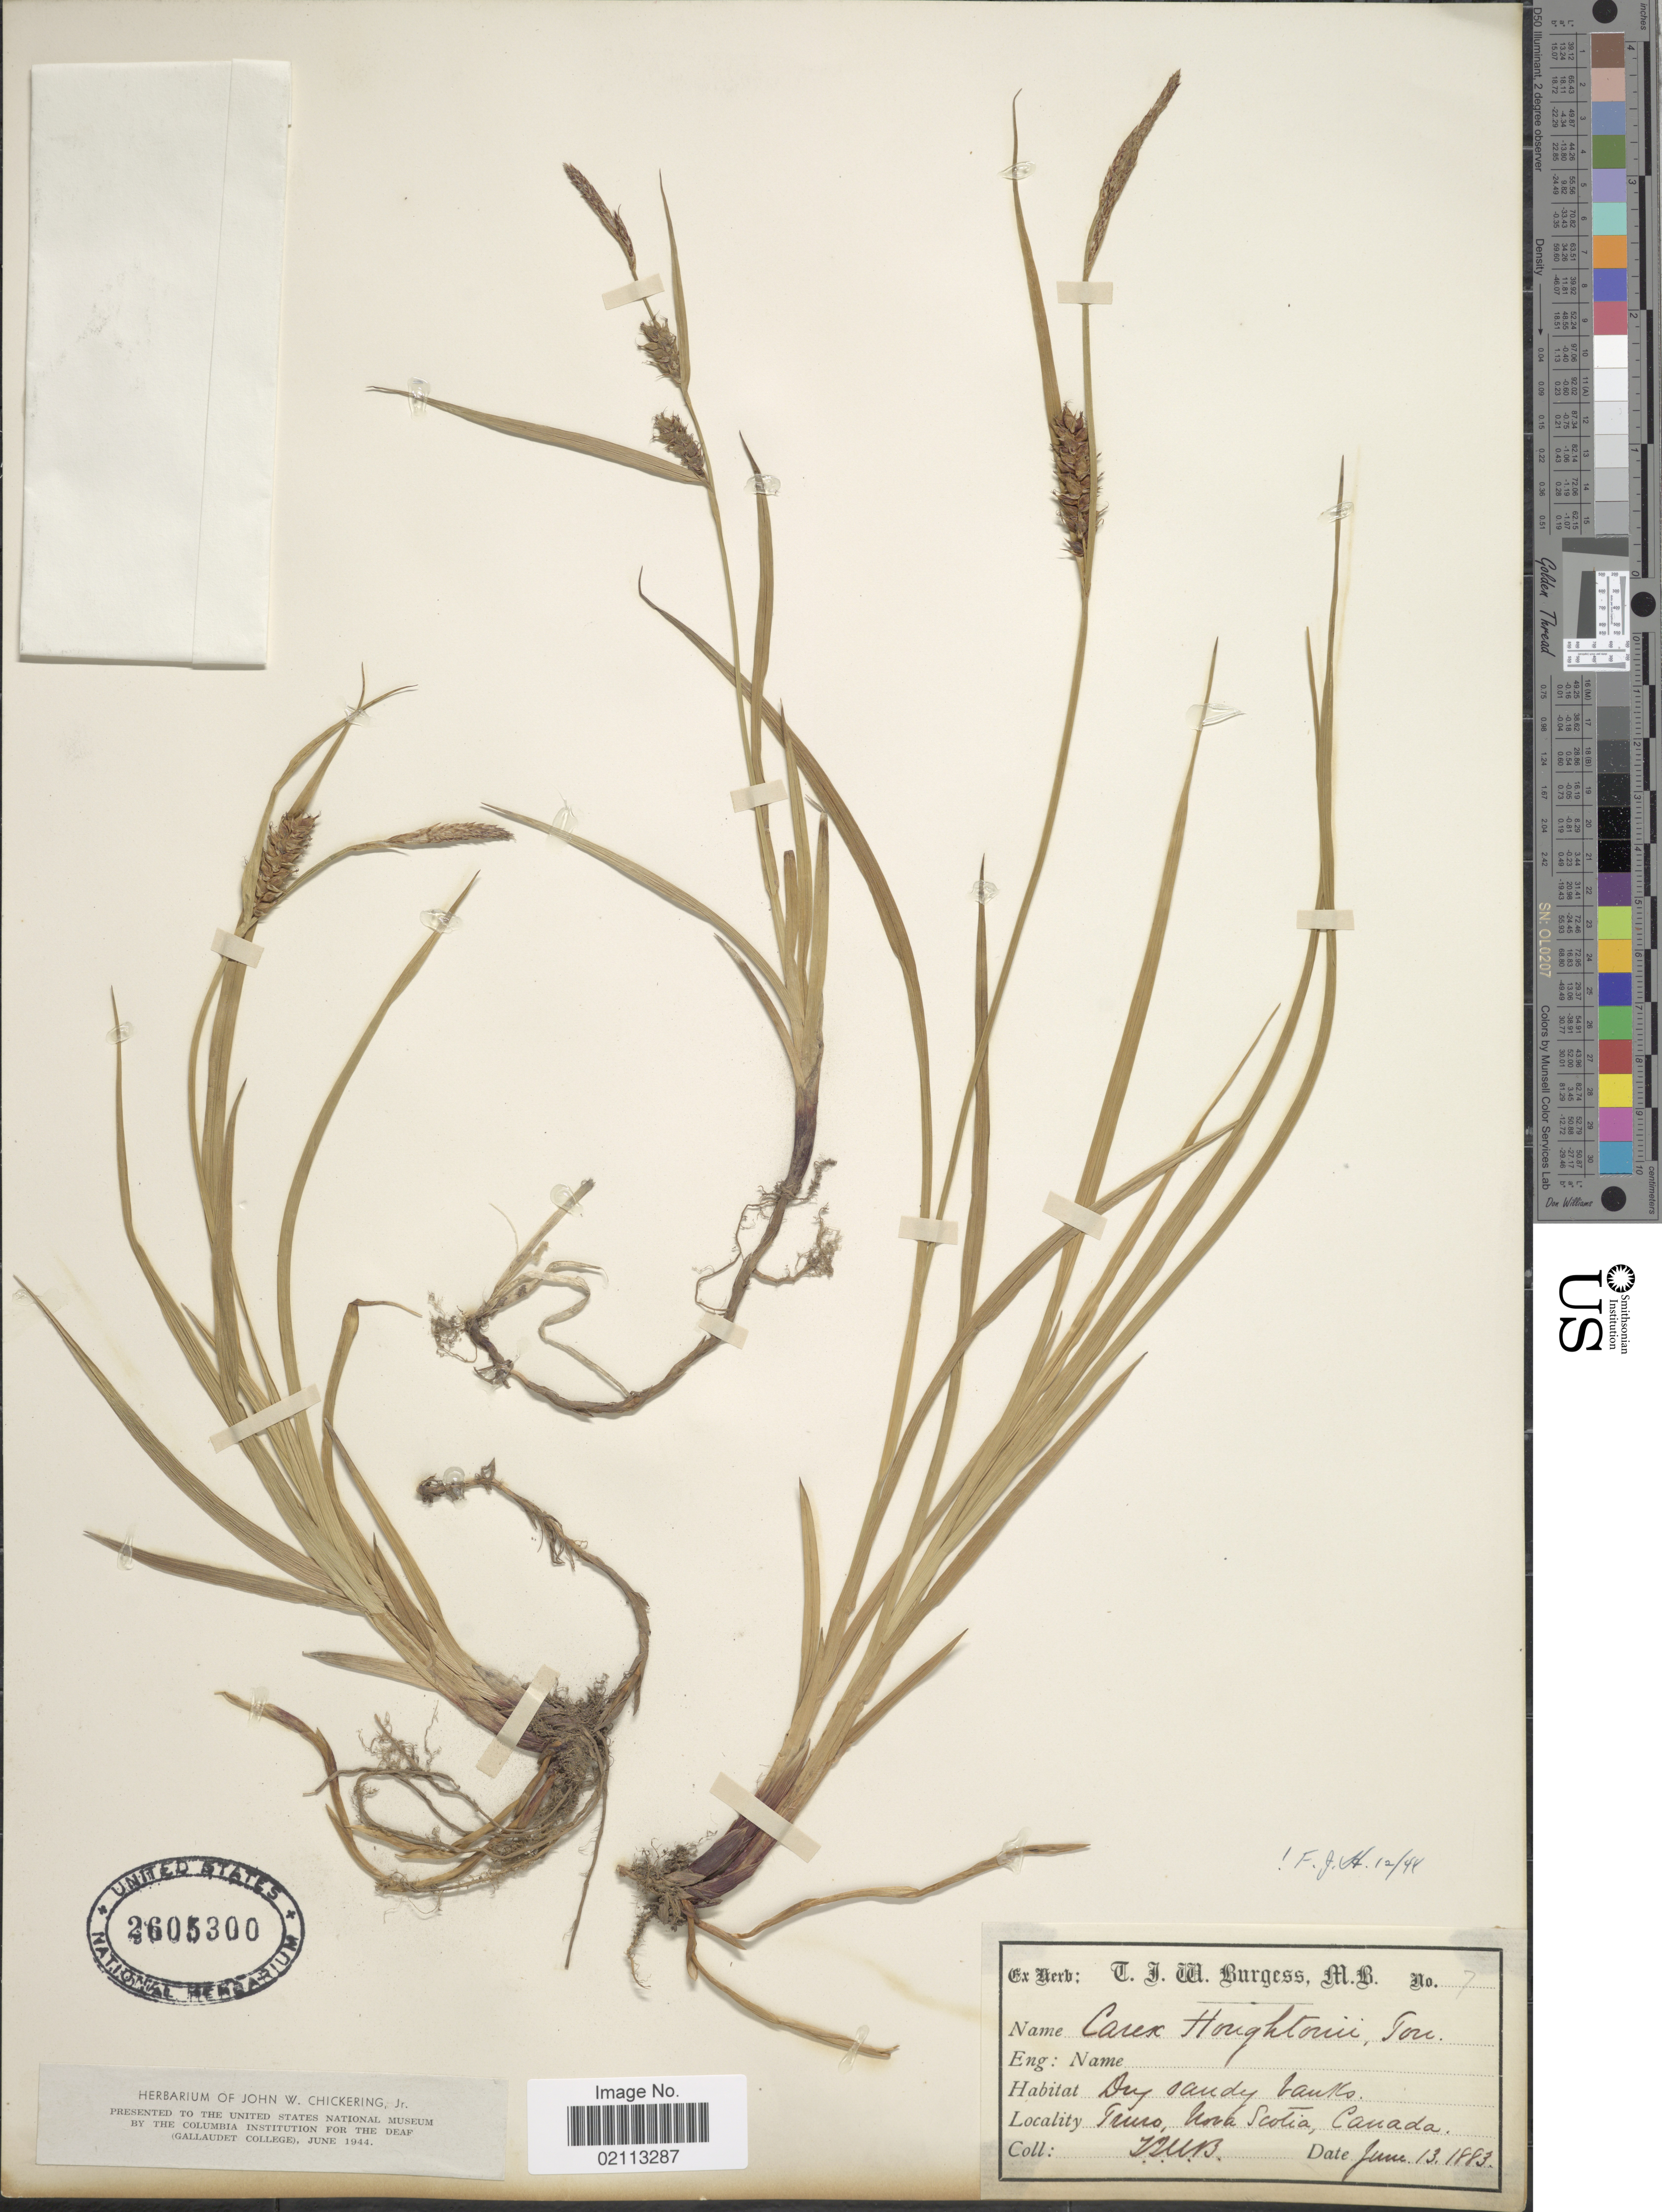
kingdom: Plantae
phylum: Tracheophyta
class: Liliopsida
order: Poales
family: Cyperaceae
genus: Carex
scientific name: Carex houghtoniana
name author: Torr. ex Dewey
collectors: T. Burgess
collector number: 7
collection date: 1883-06-13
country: Canada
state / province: Nova Scotia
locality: Dry sandy banks, Truro.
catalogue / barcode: US 2605300